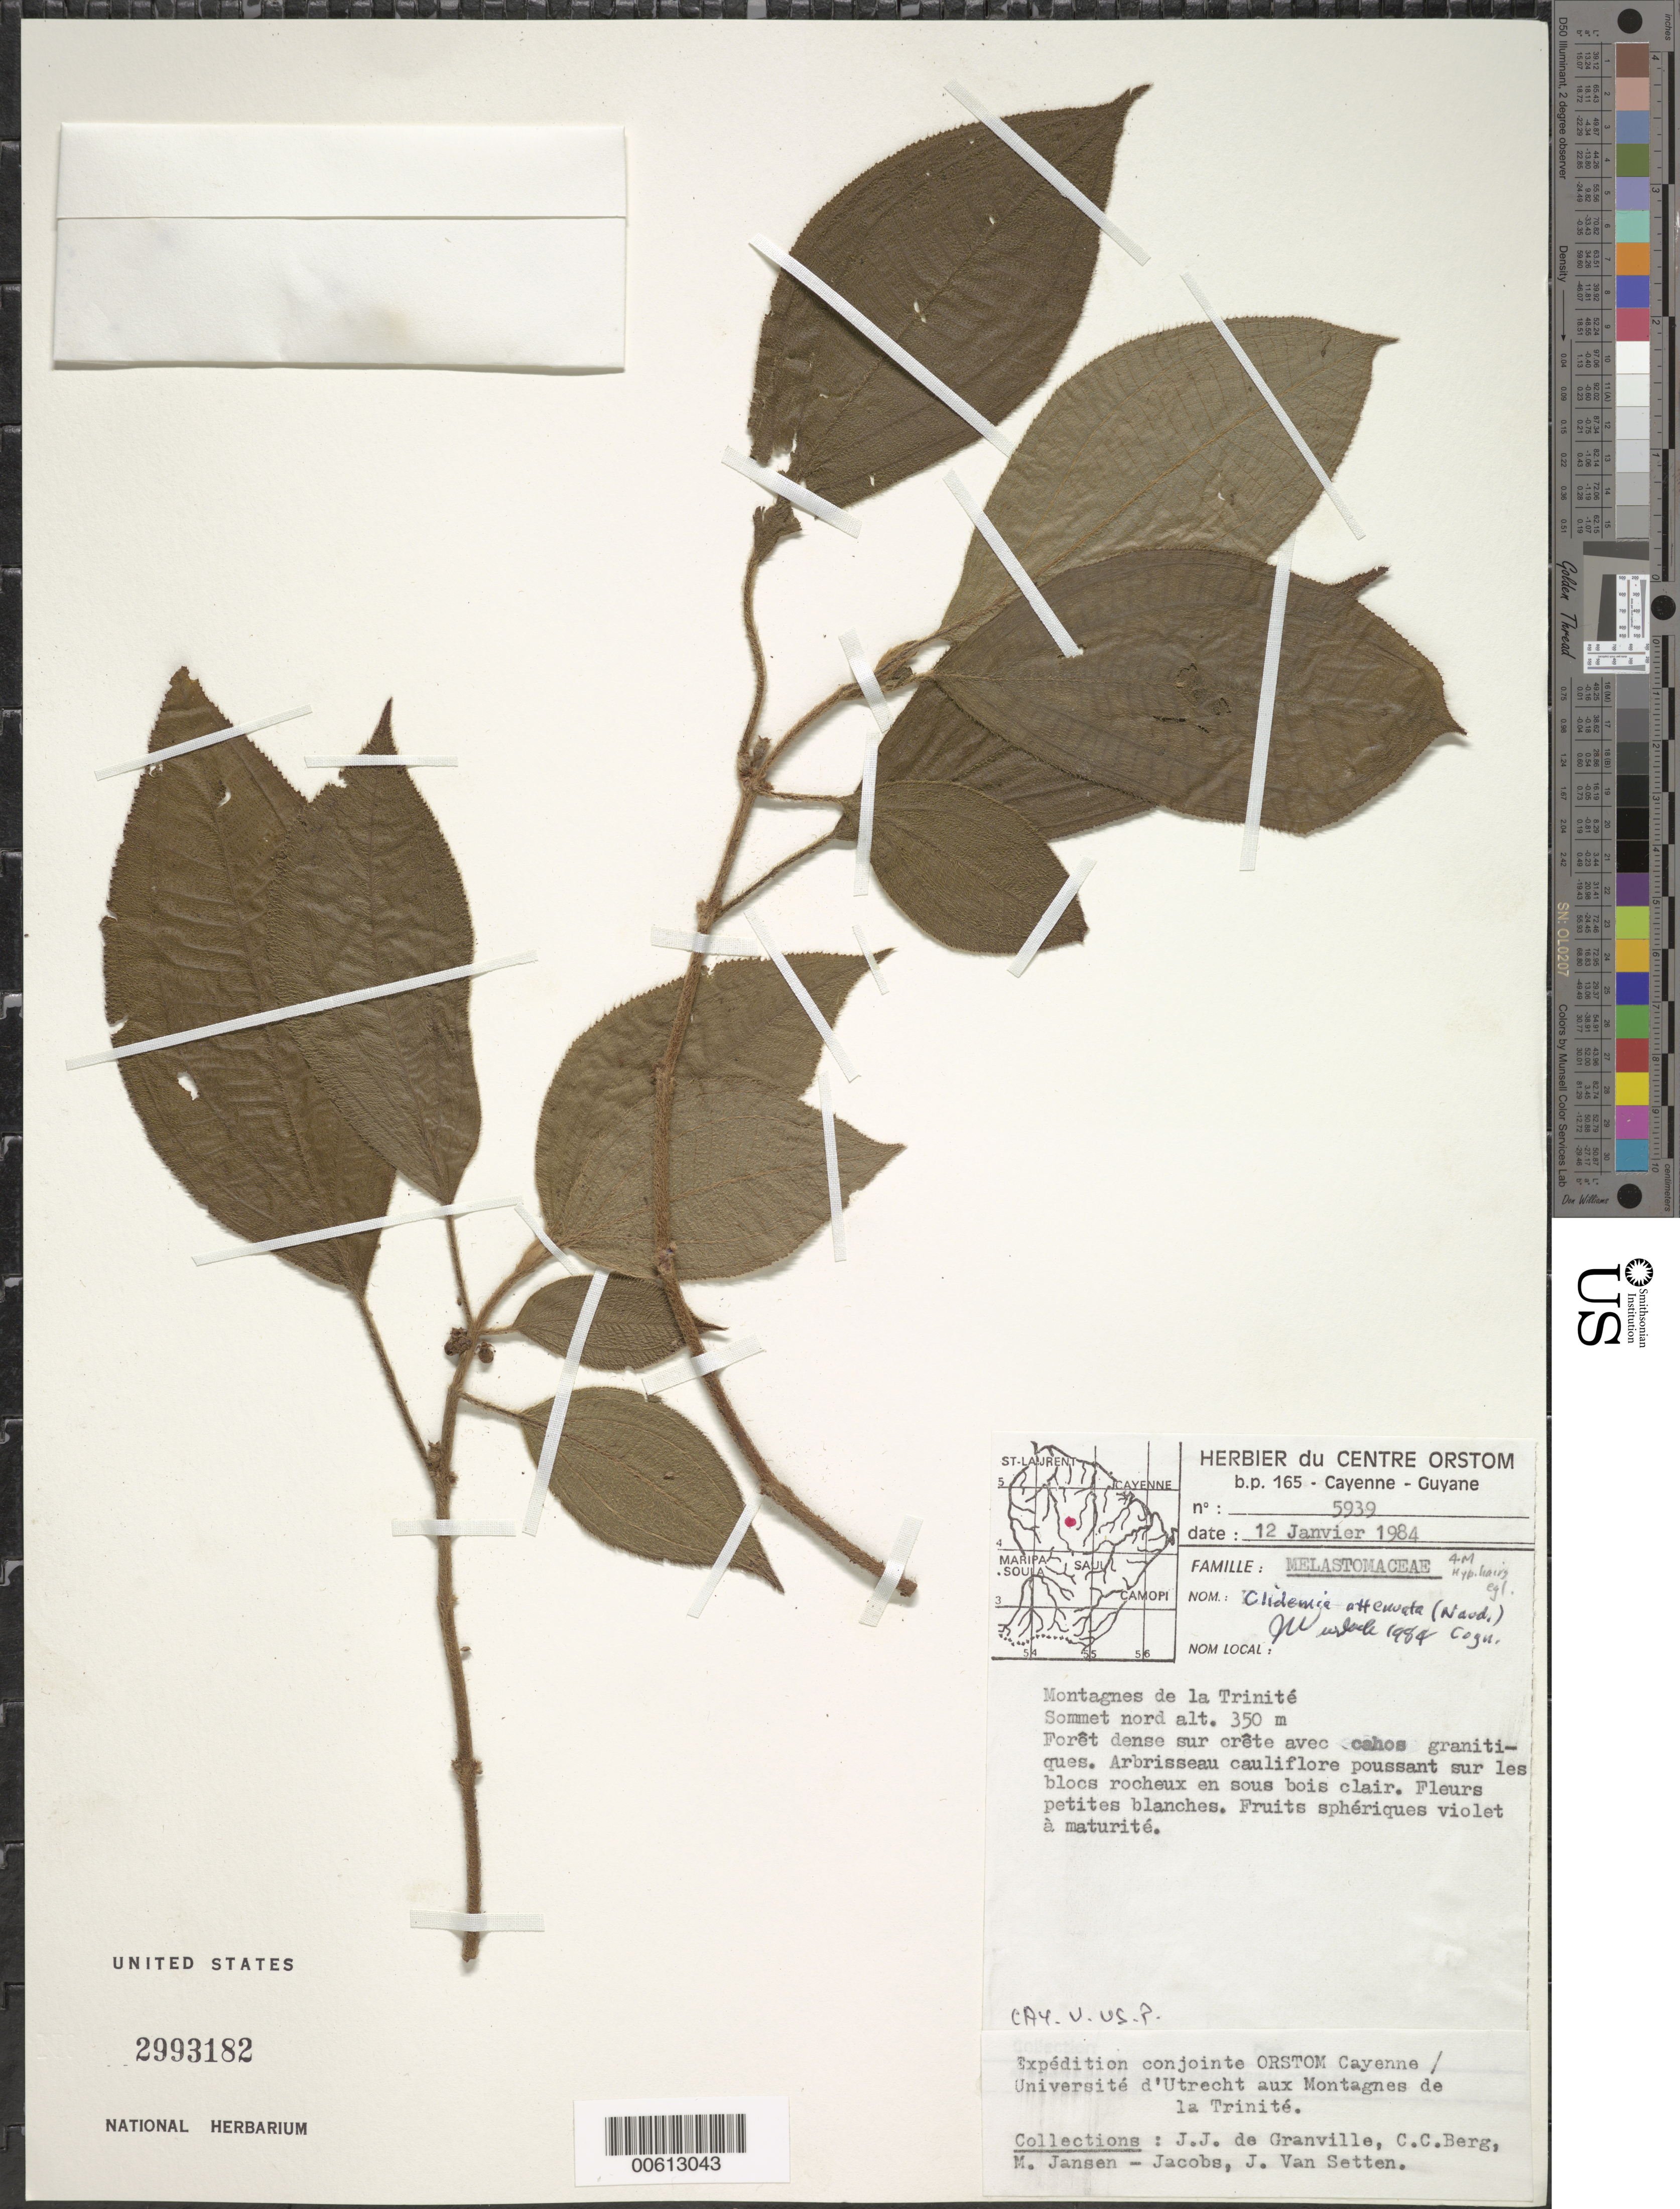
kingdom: Plantae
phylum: Tracheophyta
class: Magnoliopsida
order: Myrtales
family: Melastomataceae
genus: Clidemia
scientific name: Clidemia attenuata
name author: (Naudin) Cogn.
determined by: Wurdack, John J., (US), US (UNITED STATES)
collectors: J.-J. de Granville, C. C. Berg, M. J. Jansen-Jacobs & J. van Setten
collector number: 5939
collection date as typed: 12-Jan-84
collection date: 1984-01-12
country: French Guiana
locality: Montagnes de la Trinité, sommet Nord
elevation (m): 350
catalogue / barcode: US 2993182